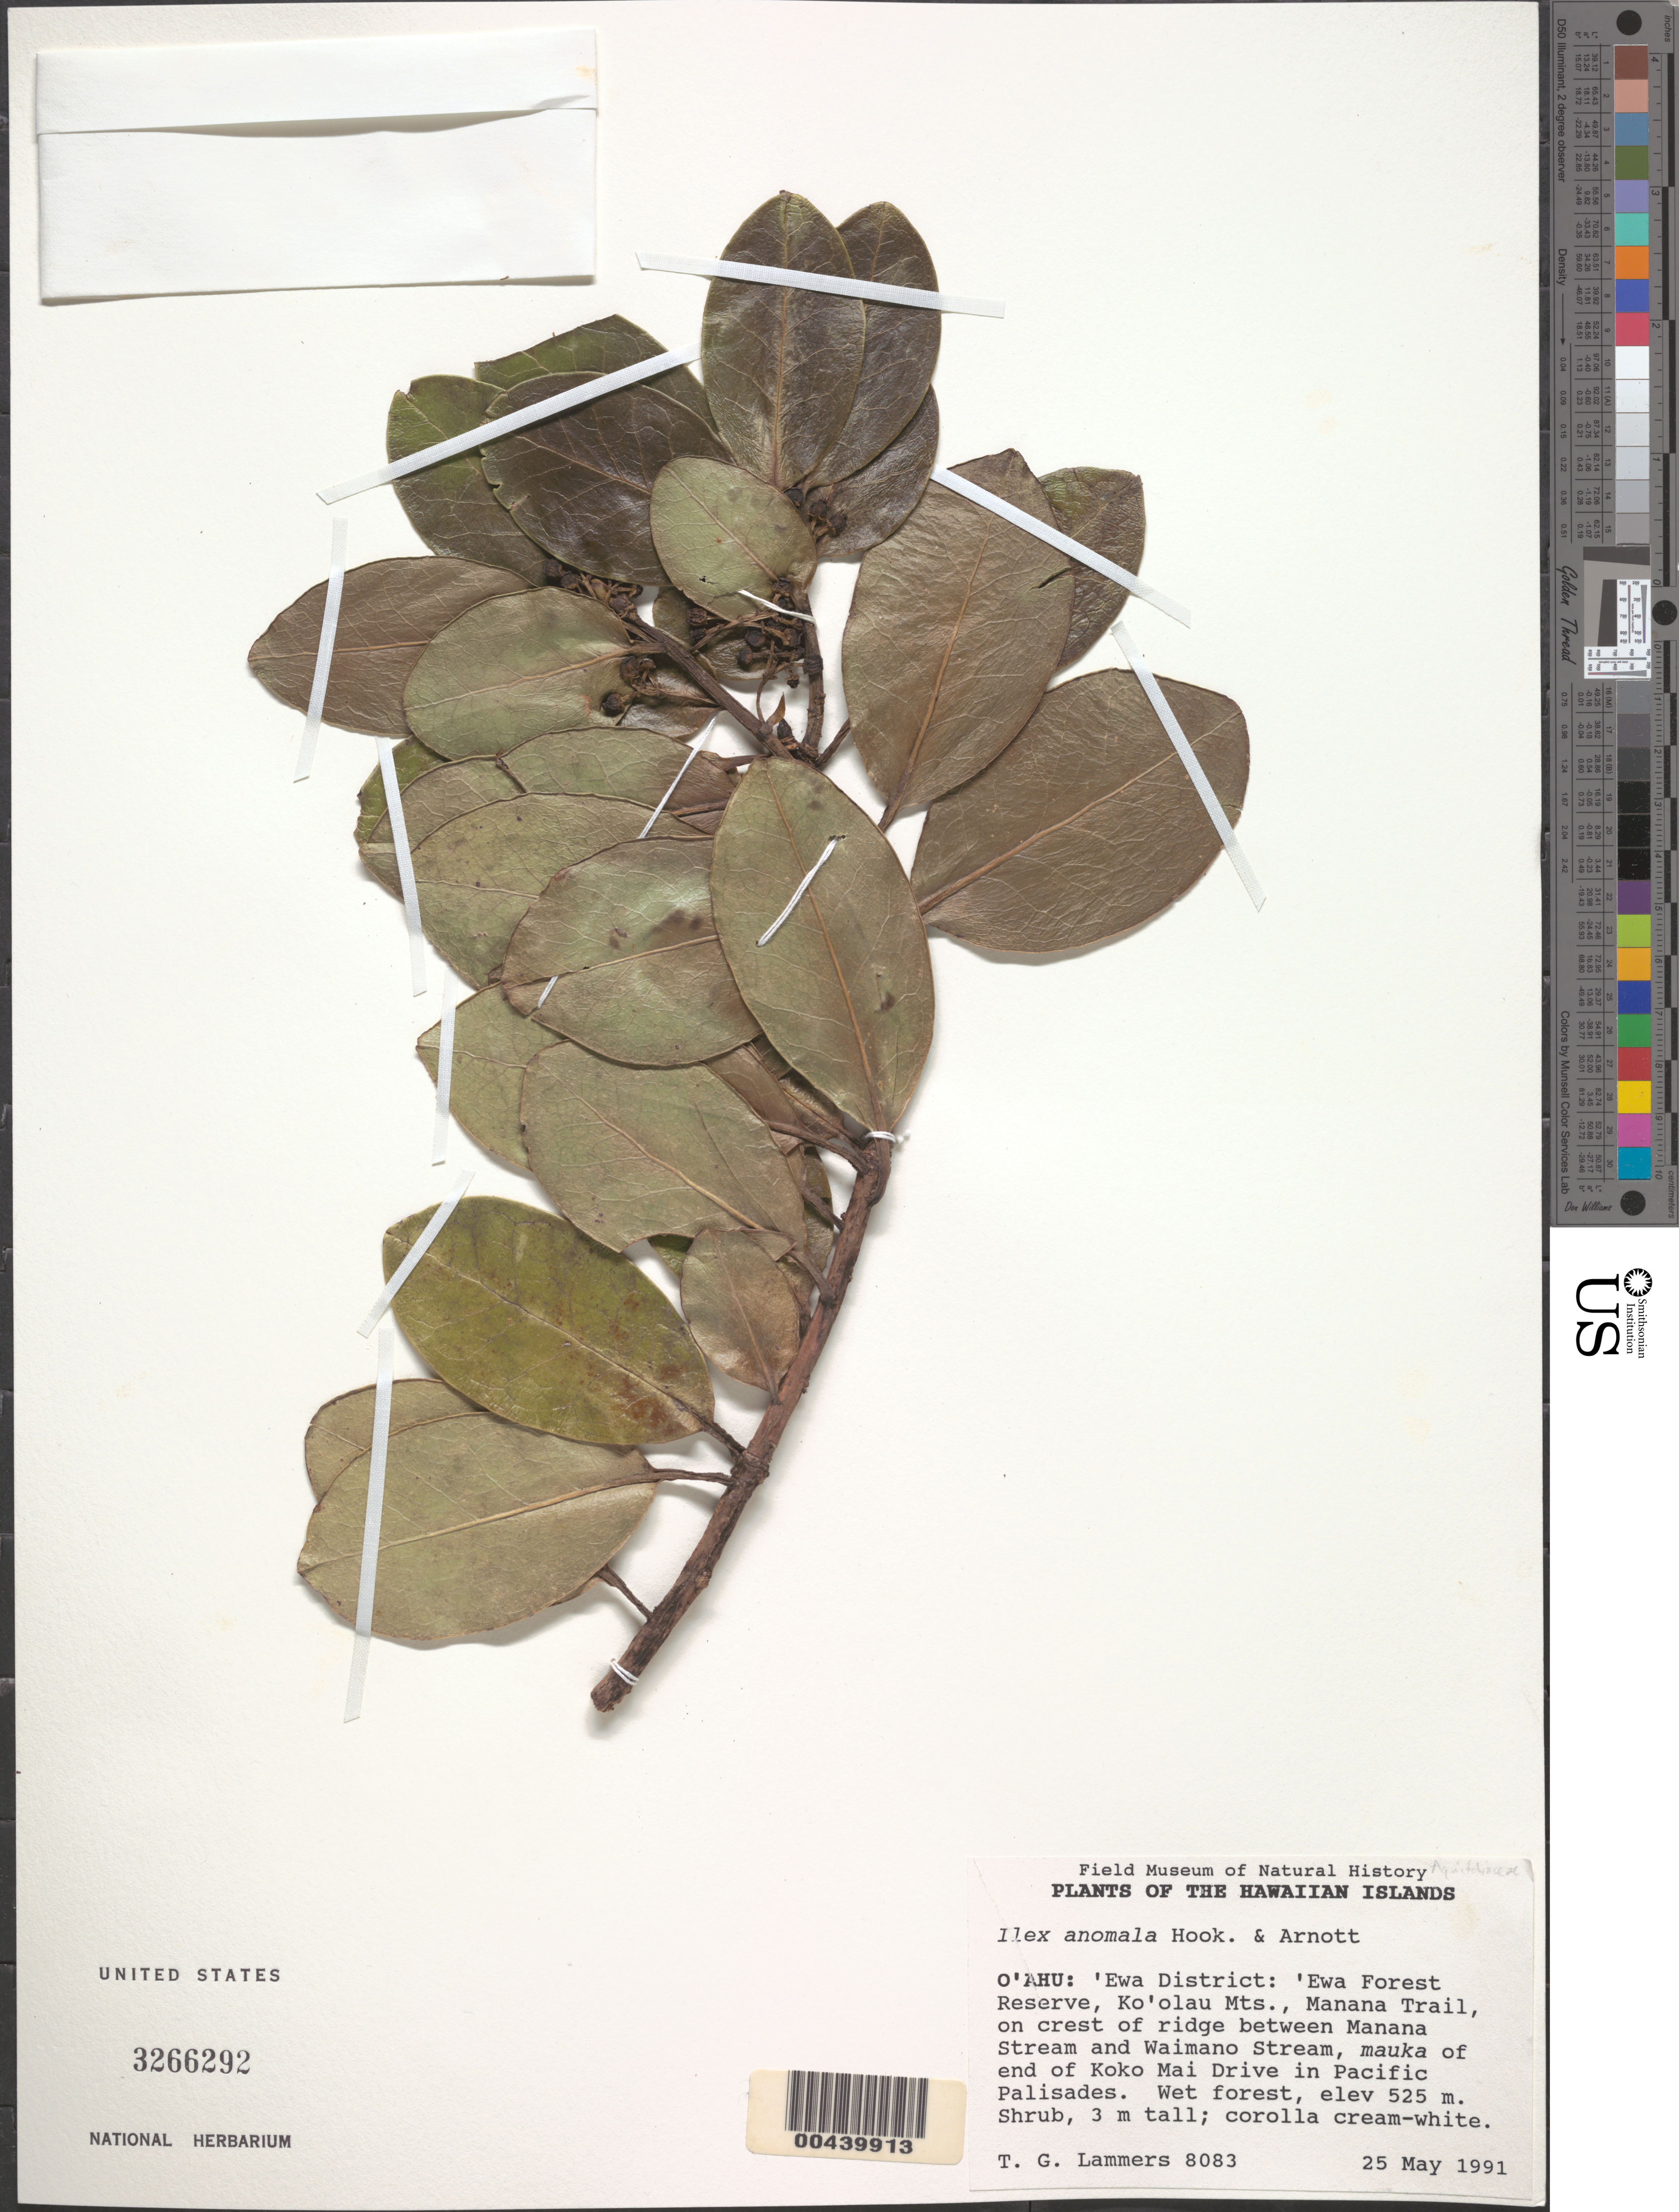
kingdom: Plantae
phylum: Tracheophyta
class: Magnoliopsida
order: Aquifoliales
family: Aquifoliaceae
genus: Ilex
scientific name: Ilex anomala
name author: Hook. & Arn.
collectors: T. G. Lammers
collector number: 8083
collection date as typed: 25 May 1991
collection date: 1991-05-25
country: United States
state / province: Hawaii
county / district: Honolulu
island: Oahu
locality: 'Ewa Dist.: 'Ewa For. Res., Ko'olau Mts., Manana Trail, on crest of ridge bet. Manana & Waimano Streams, mauka of end of Koko...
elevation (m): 525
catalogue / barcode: US 3266292